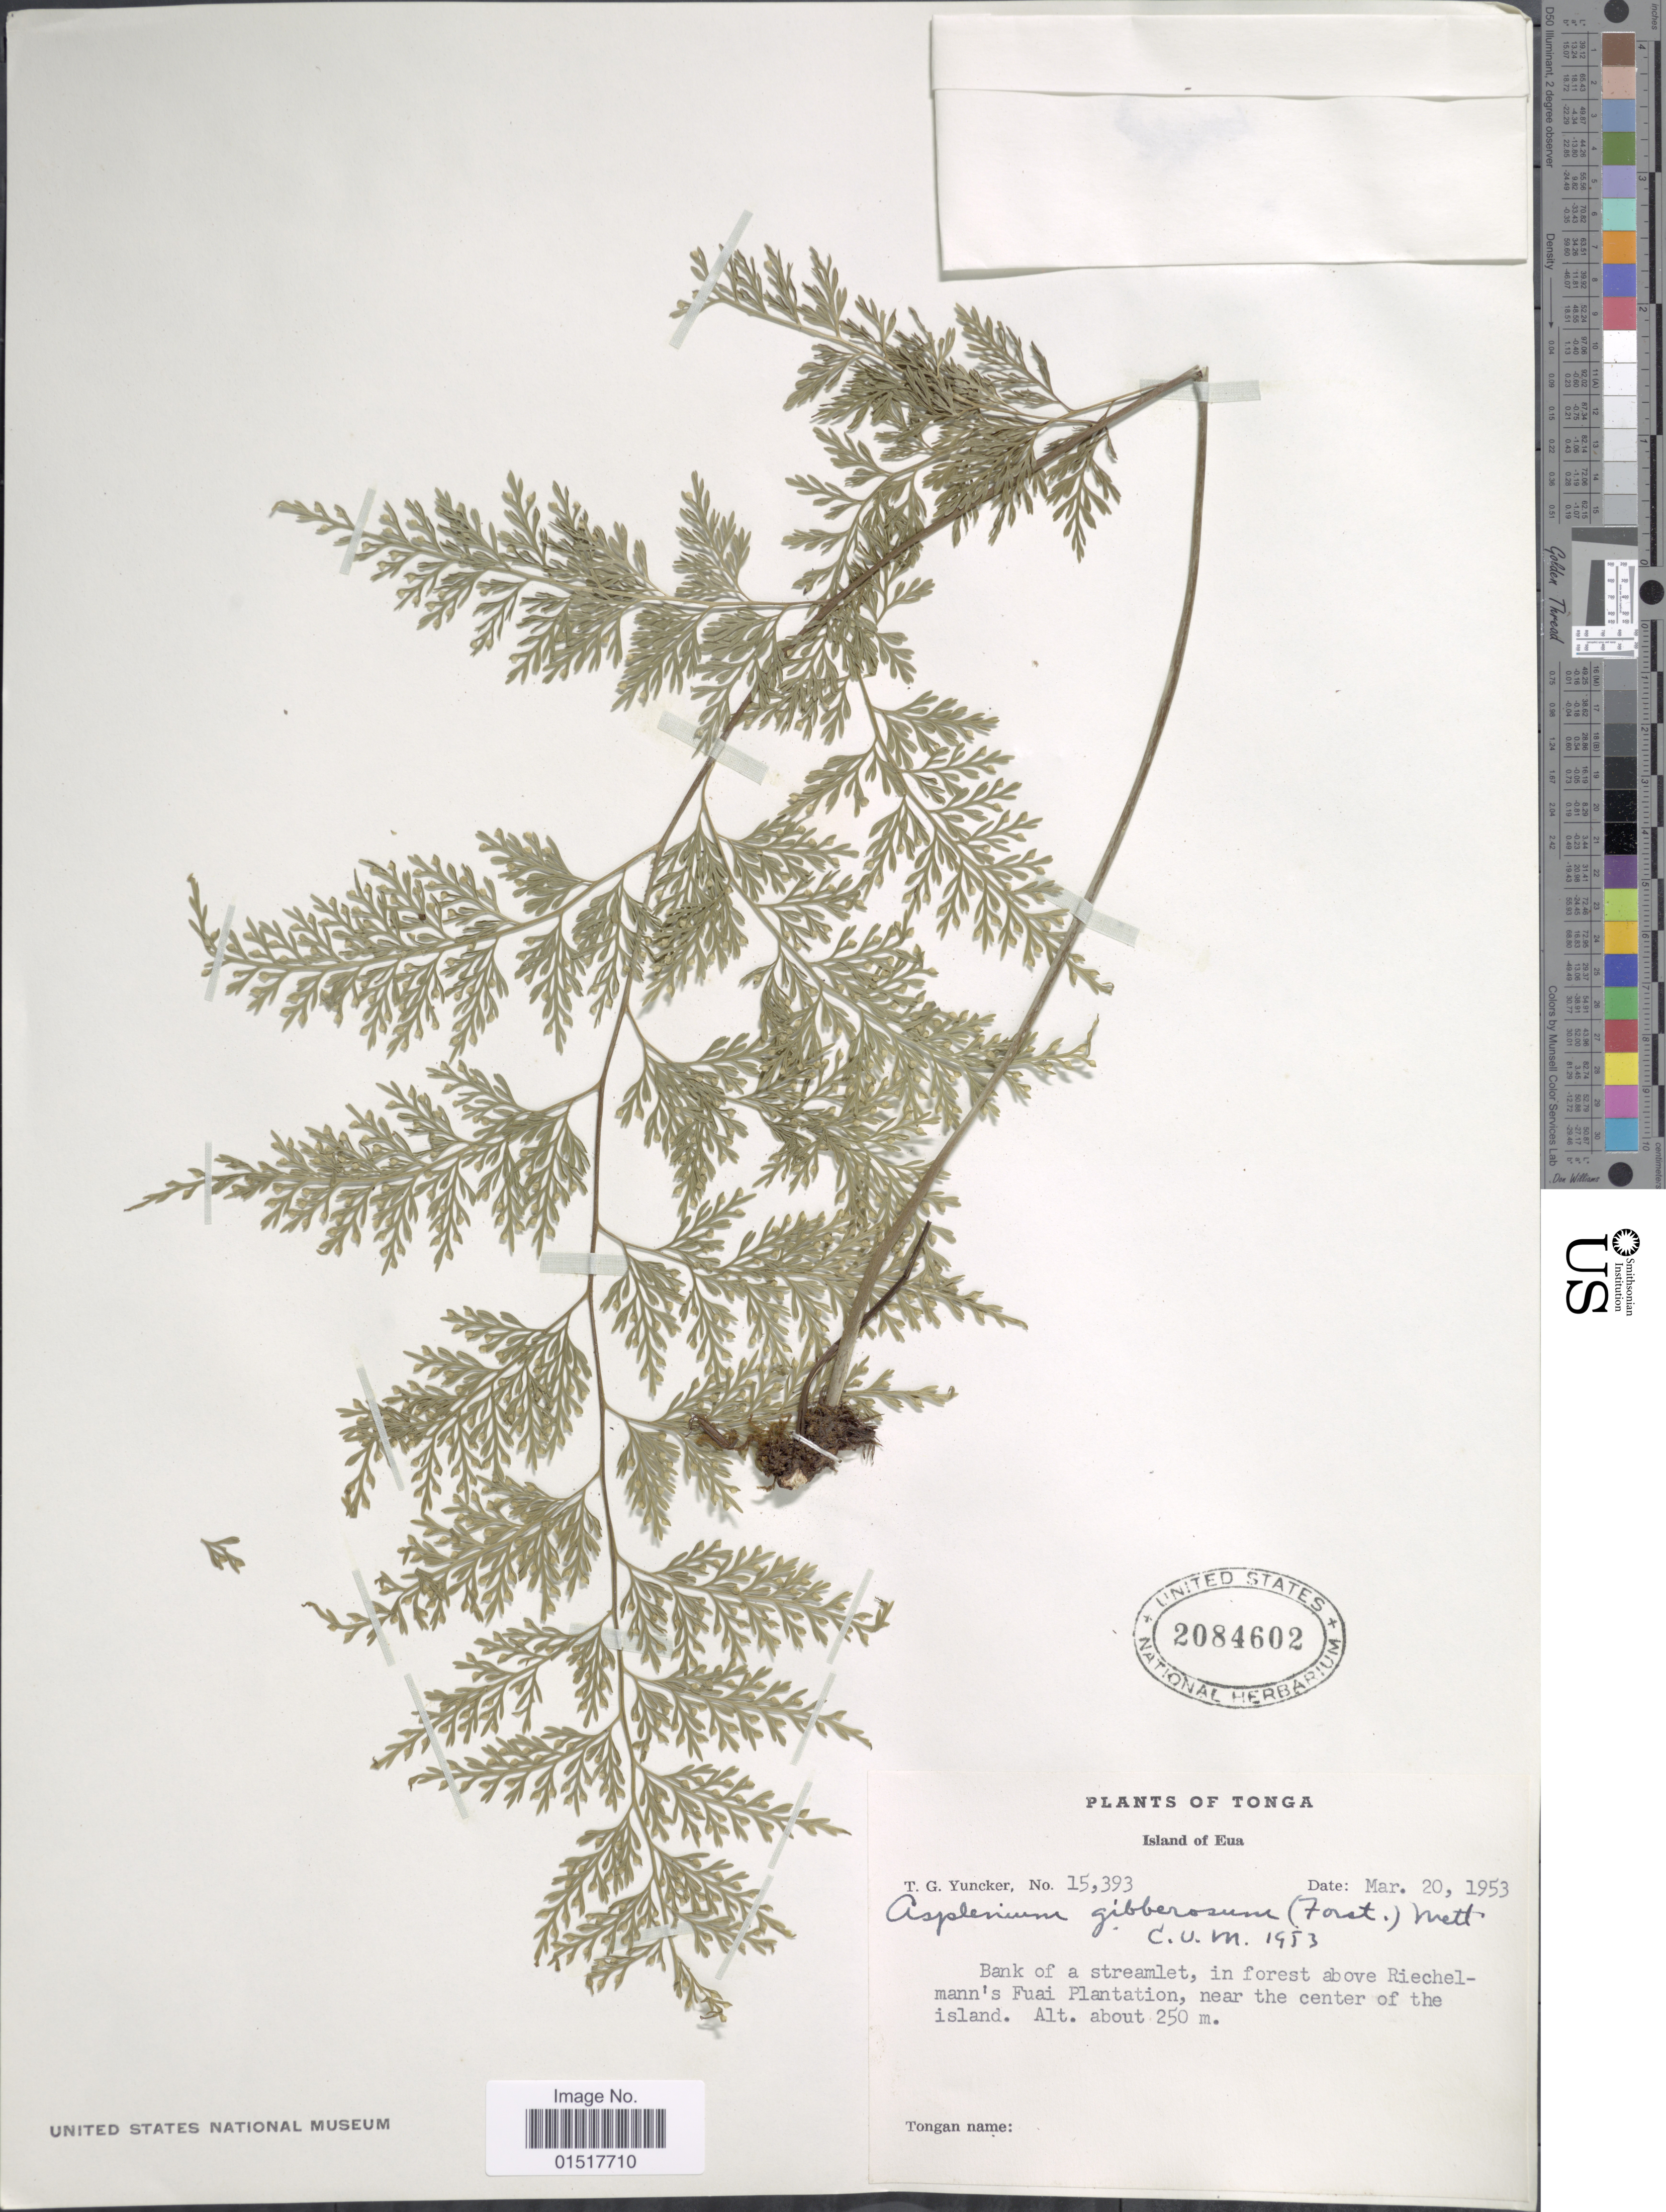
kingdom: Plantae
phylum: Tracheophyta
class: Polypodiopsida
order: Polypodiales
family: Aspleniaceae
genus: Asplenium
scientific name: Asplenium gibberosum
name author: (G. Forst.) Mett.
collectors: T. G. Yuncker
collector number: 15393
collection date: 1953-03-20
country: Tonga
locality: Island of Eua. Bank of a streamlet, in forest above Riechelmann's Fuai Plantation, near the center of the island.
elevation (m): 250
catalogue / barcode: US 2084602